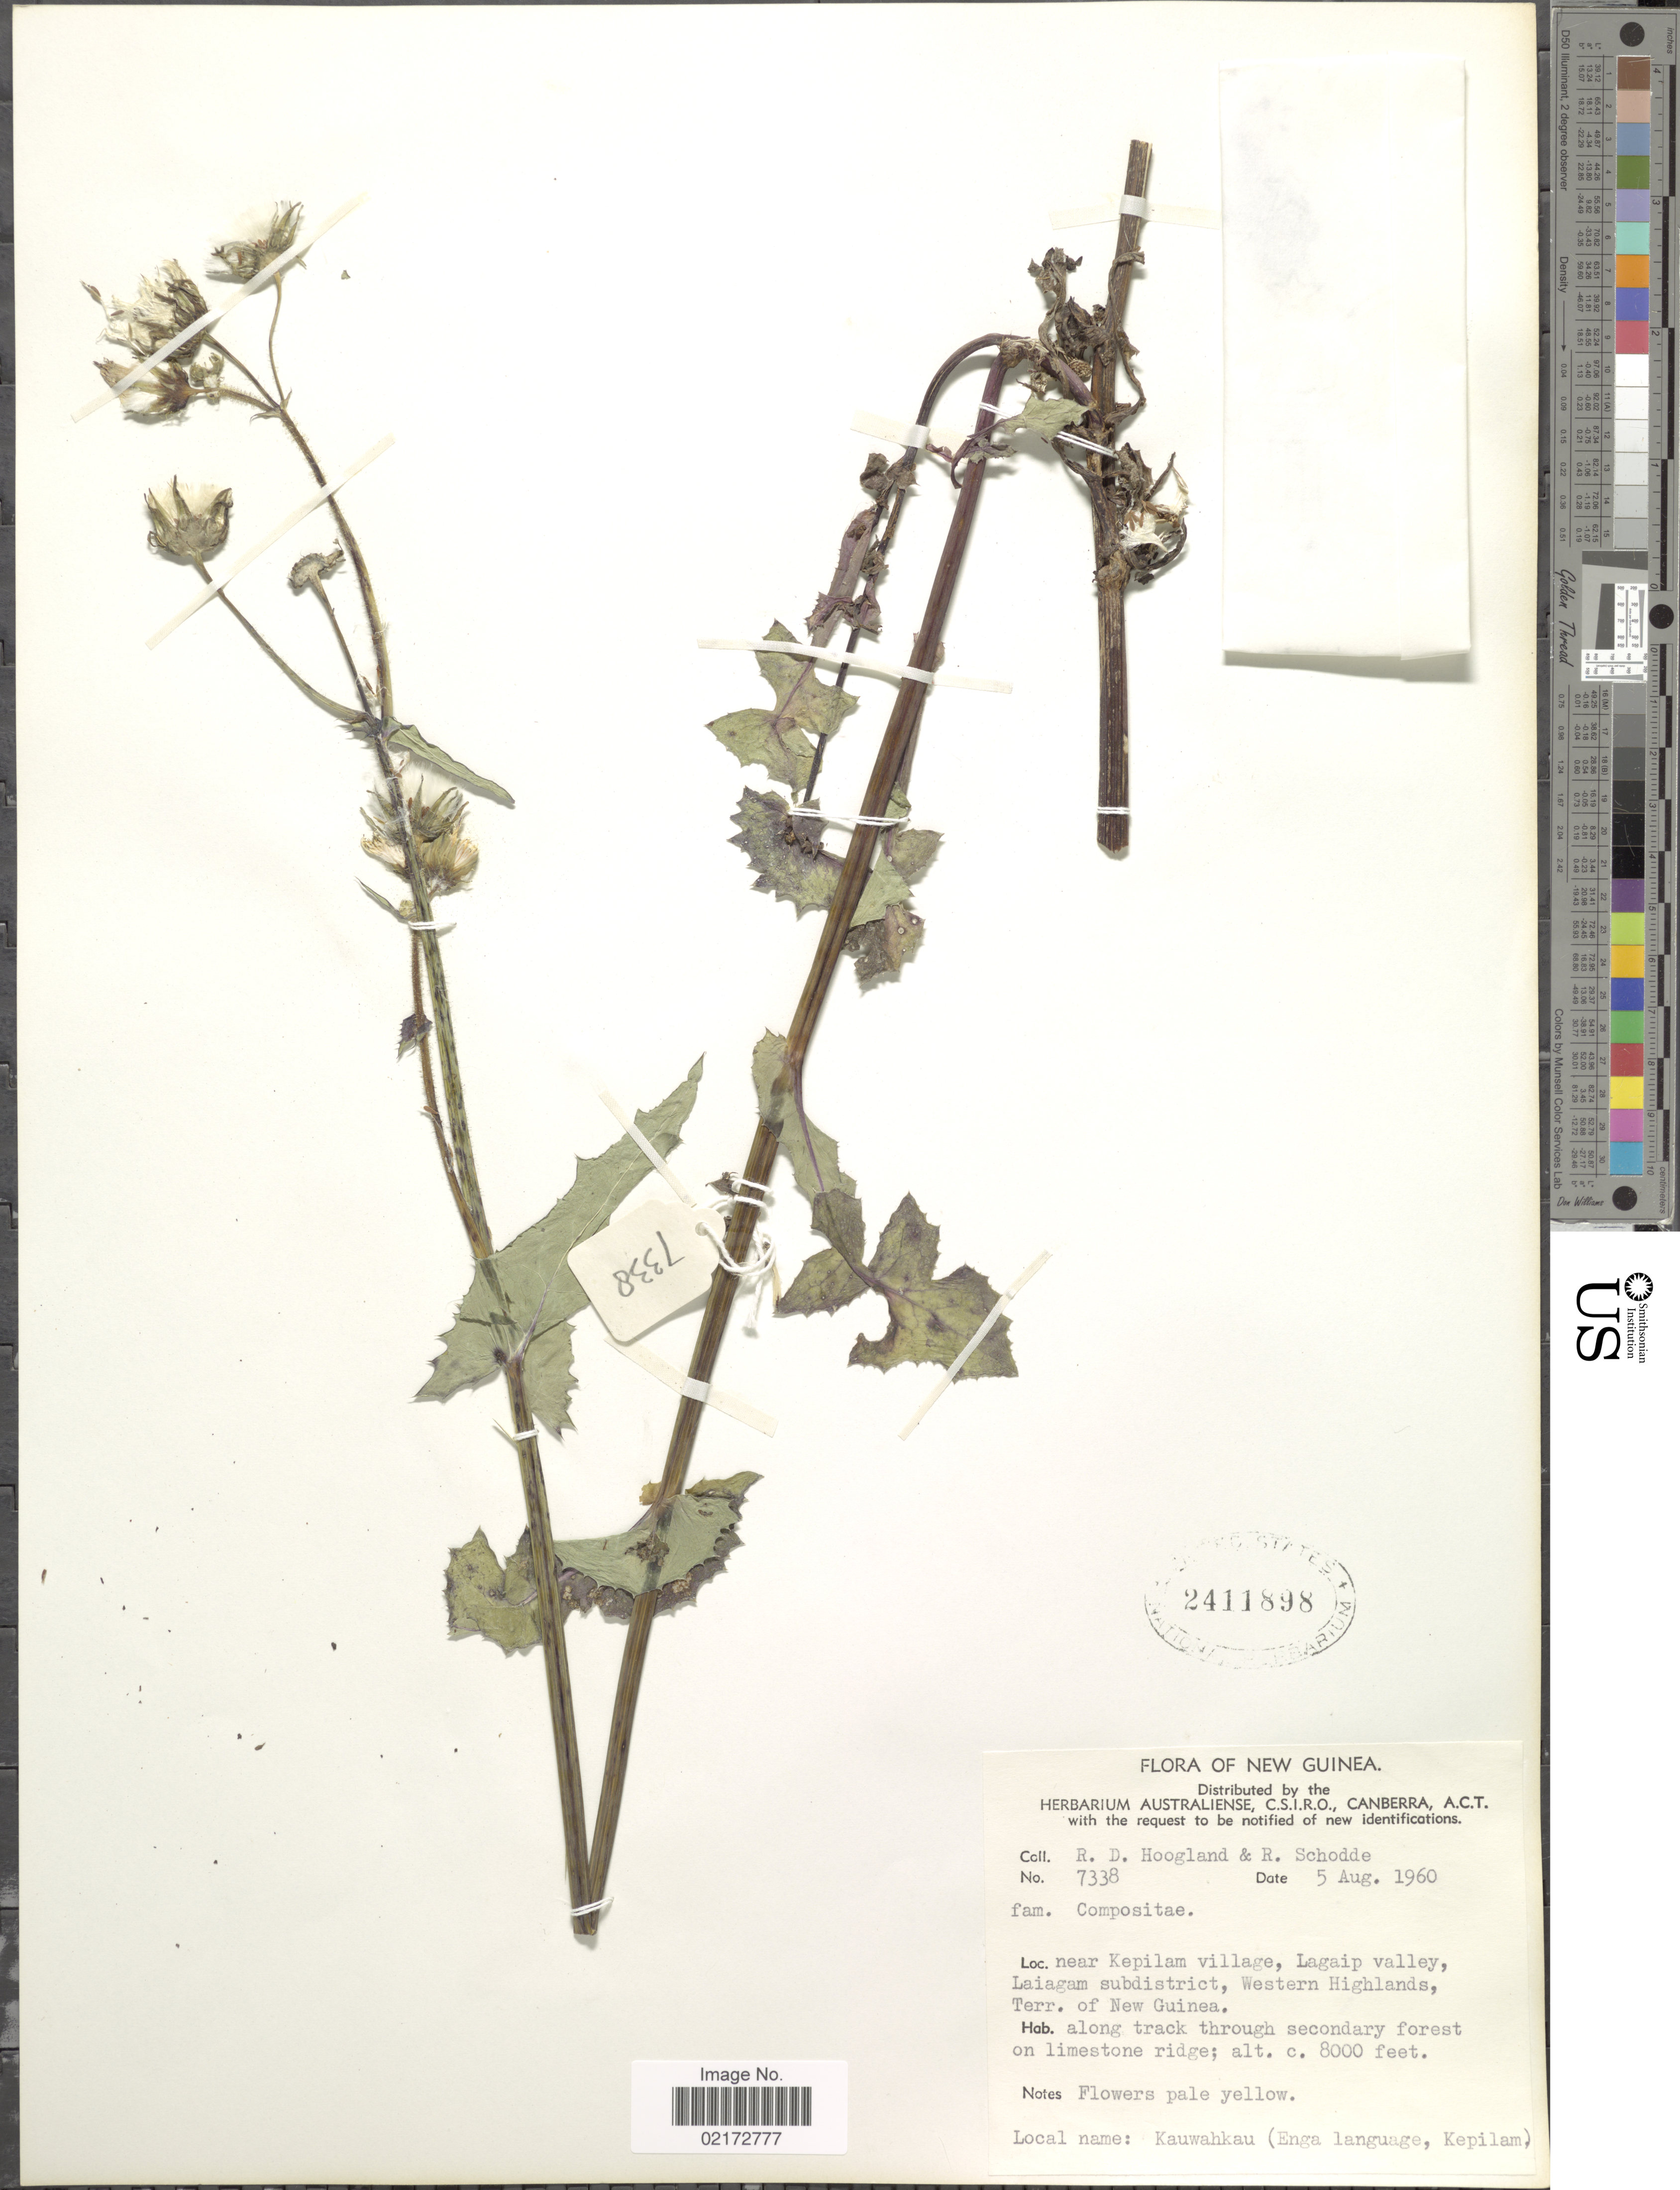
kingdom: Plantae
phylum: Tracheophyta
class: Magnoliopsida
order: Asterales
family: Asteraceae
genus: Sonchus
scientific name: Sonchus sp.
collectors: R. D. Hoogland & R. Schodde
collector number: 7338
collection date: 1960-08-05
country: Papua New Guinea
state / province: Western Highlands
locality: New Guinea. Near Kepilam village, Lagaip valley, Laiagam subdistrict, Western Highlands, Terr. of new Guinea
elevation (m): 2438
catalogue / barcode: US 2411898